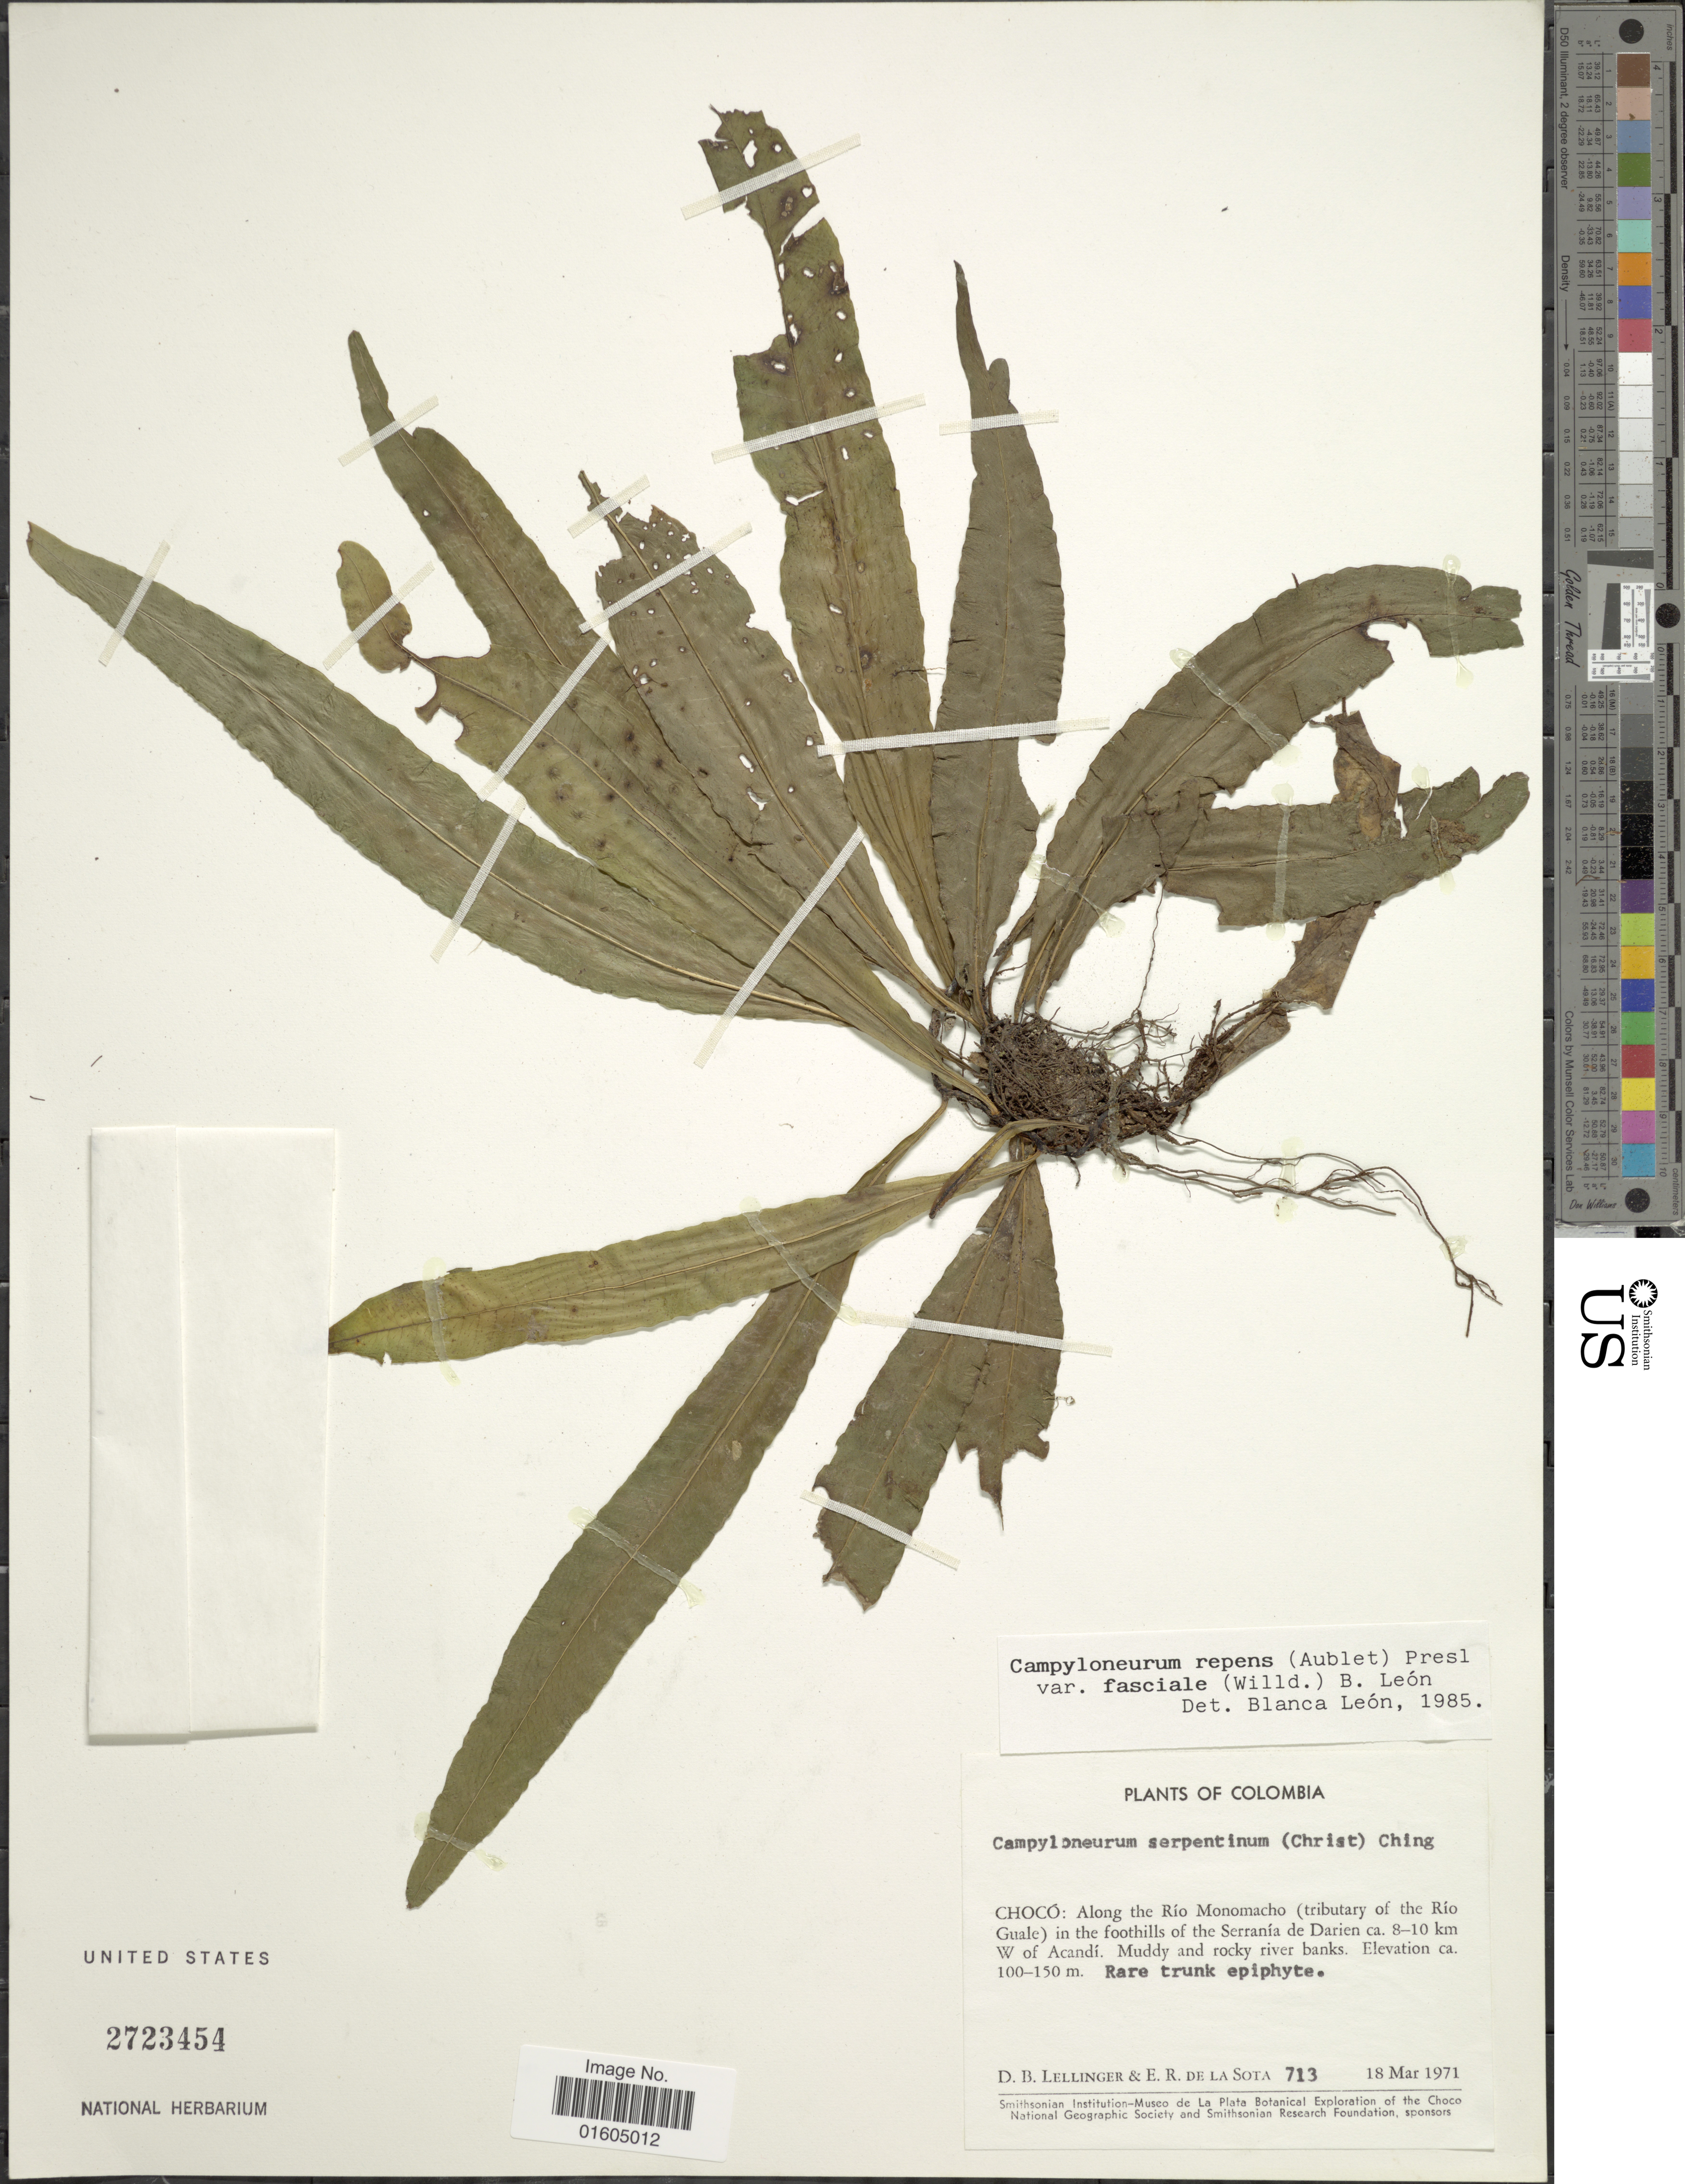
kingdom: Plantae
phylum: Tracheophyta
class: Polypodiopsida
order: Polypodiales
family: Polypodiaceae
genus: Campyloneurum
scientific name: Campyloneurum serpentinum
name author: (Christ) Ching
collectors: D. B. Lellinger & E. R. de la Sota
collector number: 713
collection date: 1971-03-18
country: Colombia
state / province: Chocó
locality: Colombia. Choco: Along the Rio Monomacho (tributary of the Rio Guale) in the foothills of the Serrania de Darien ca. 8-10 km W of Acandi. Muddy and rocky river banks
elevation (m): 100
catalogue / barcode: US 2723454